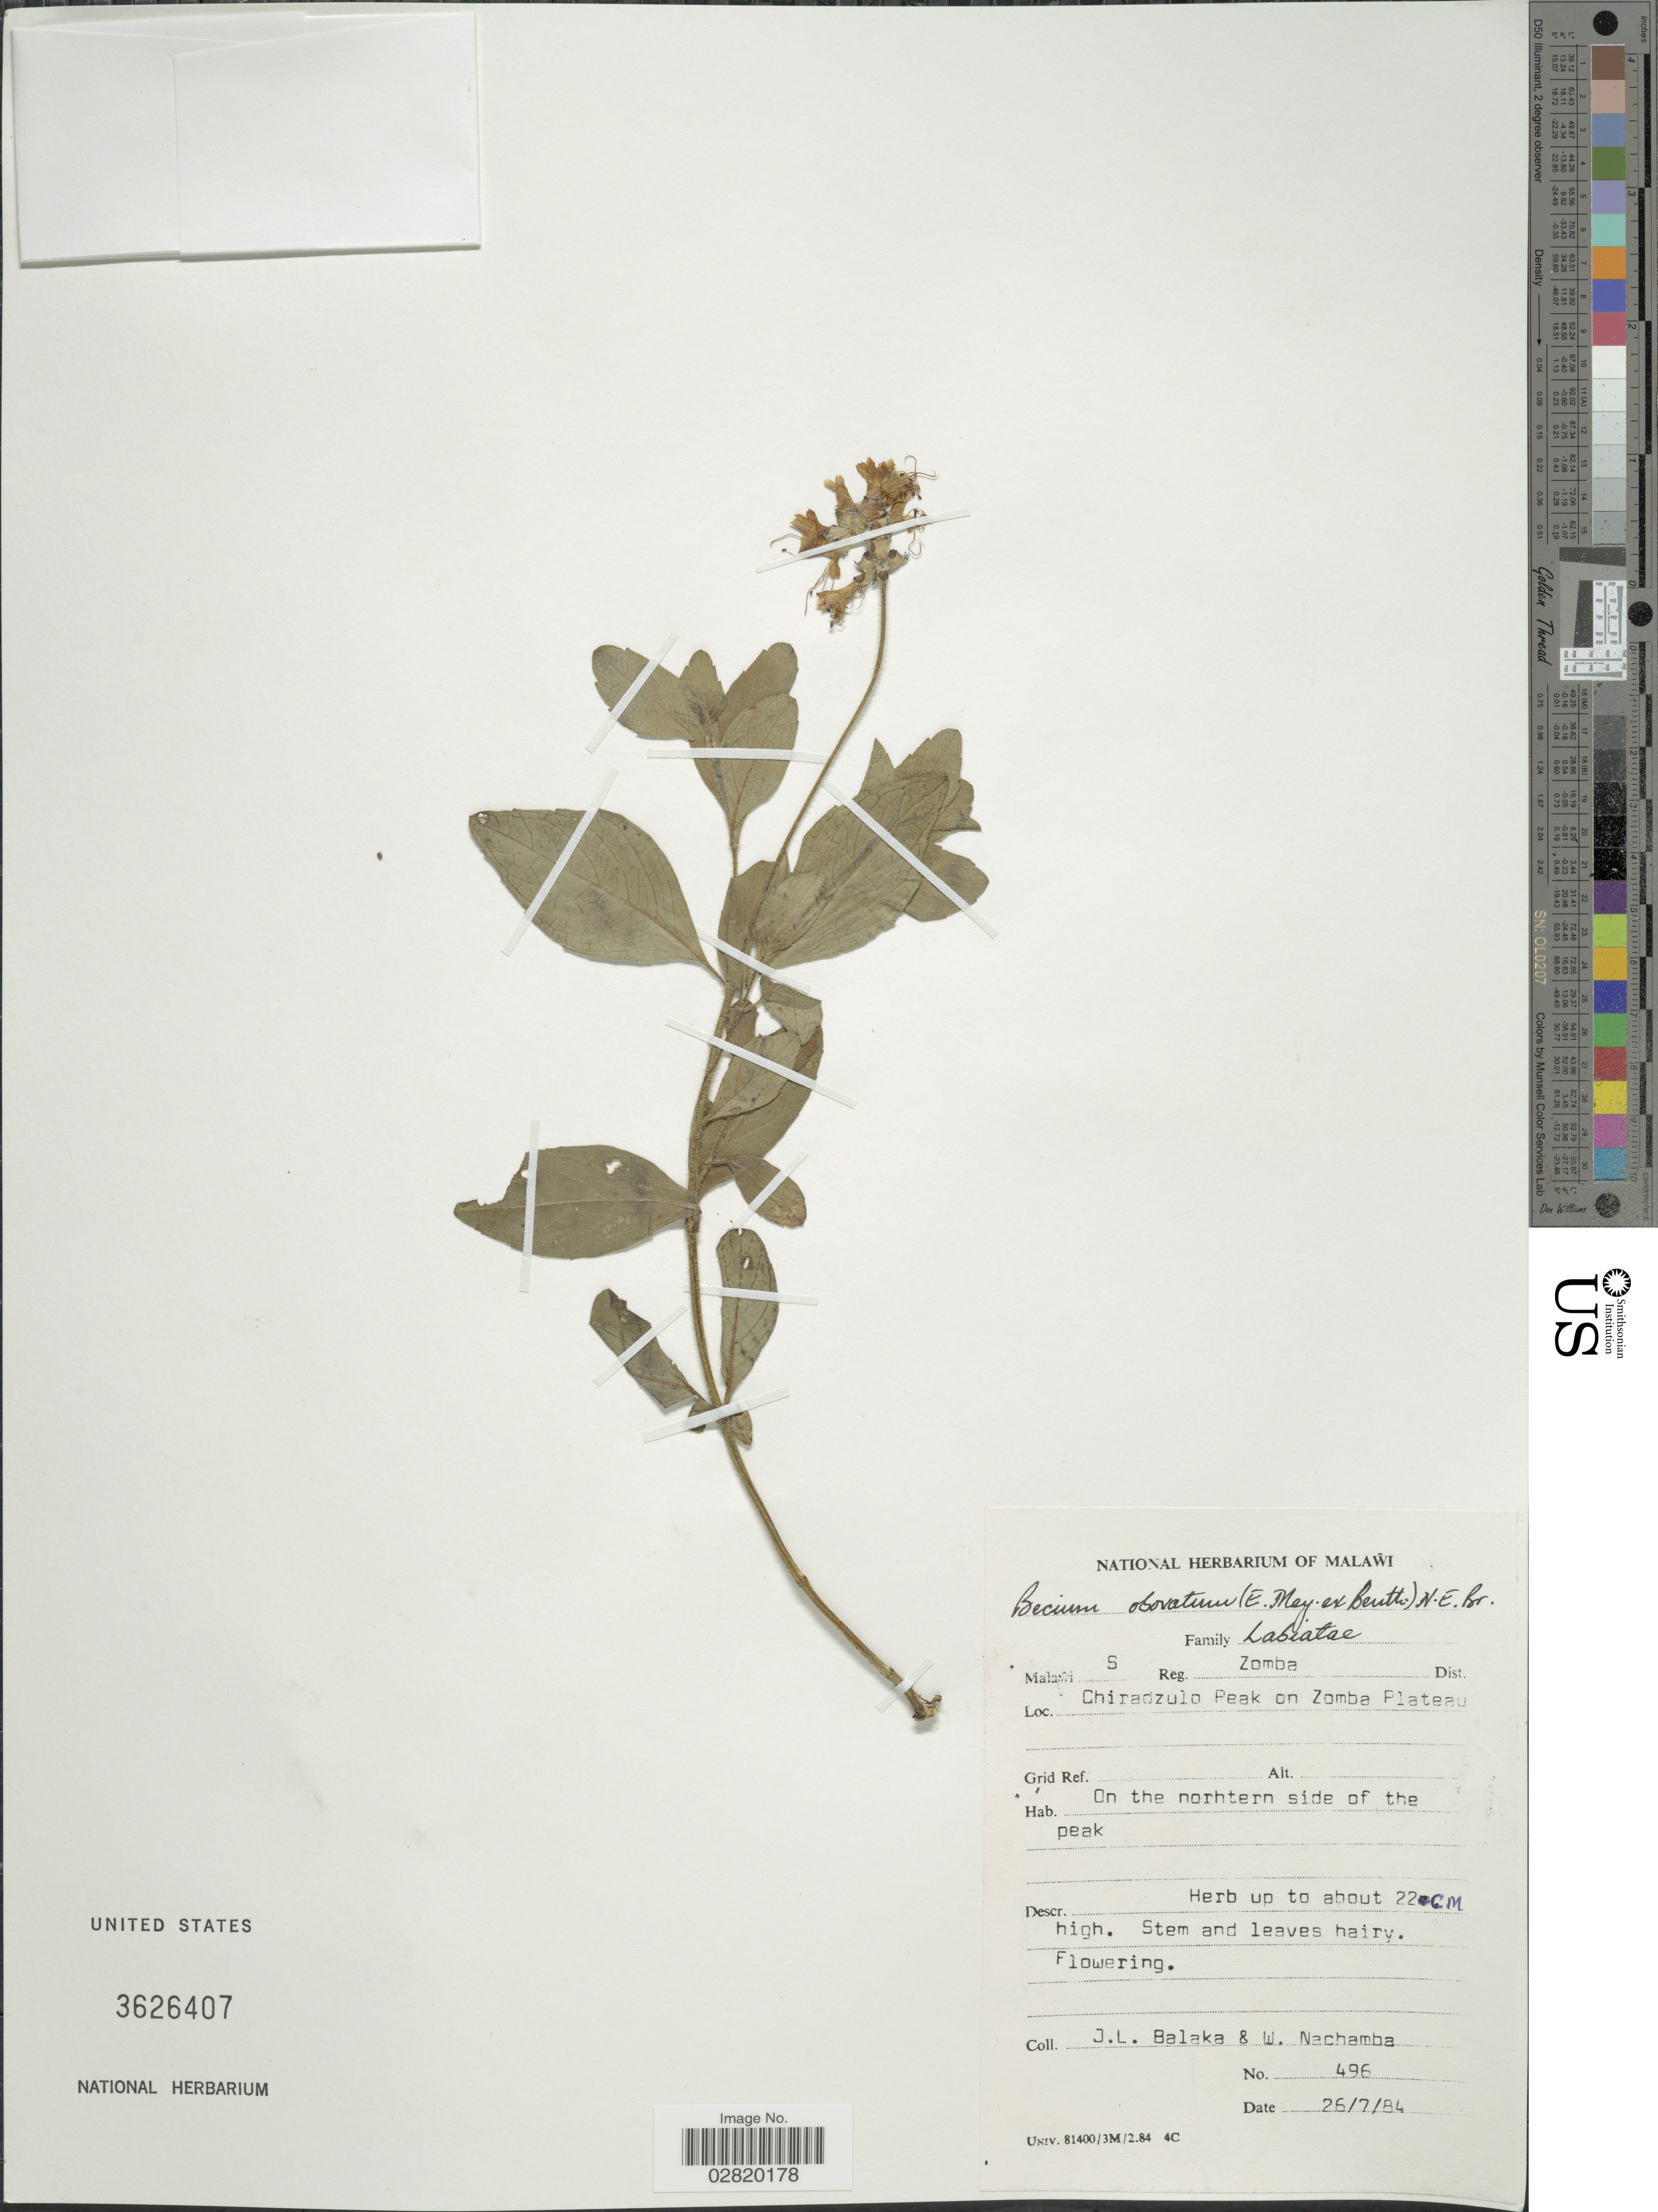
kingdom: Plantae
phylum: Tracheophyta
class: Magnoliopsida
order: Lamiales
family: Lamiaceae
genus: Becium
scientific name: Becium obovatum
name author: (E. Mey. ex Benth.) N.E. Br.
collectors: J. Balaka & W. Nachamba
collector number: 496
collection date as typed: Transcribed d/m/y: 26/7/84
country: Malawi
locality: S Reg., Zomba Dist., Chiradzulo Peak on Zomba Plateau. On the northern side of the peak.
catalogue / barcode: US 3626407